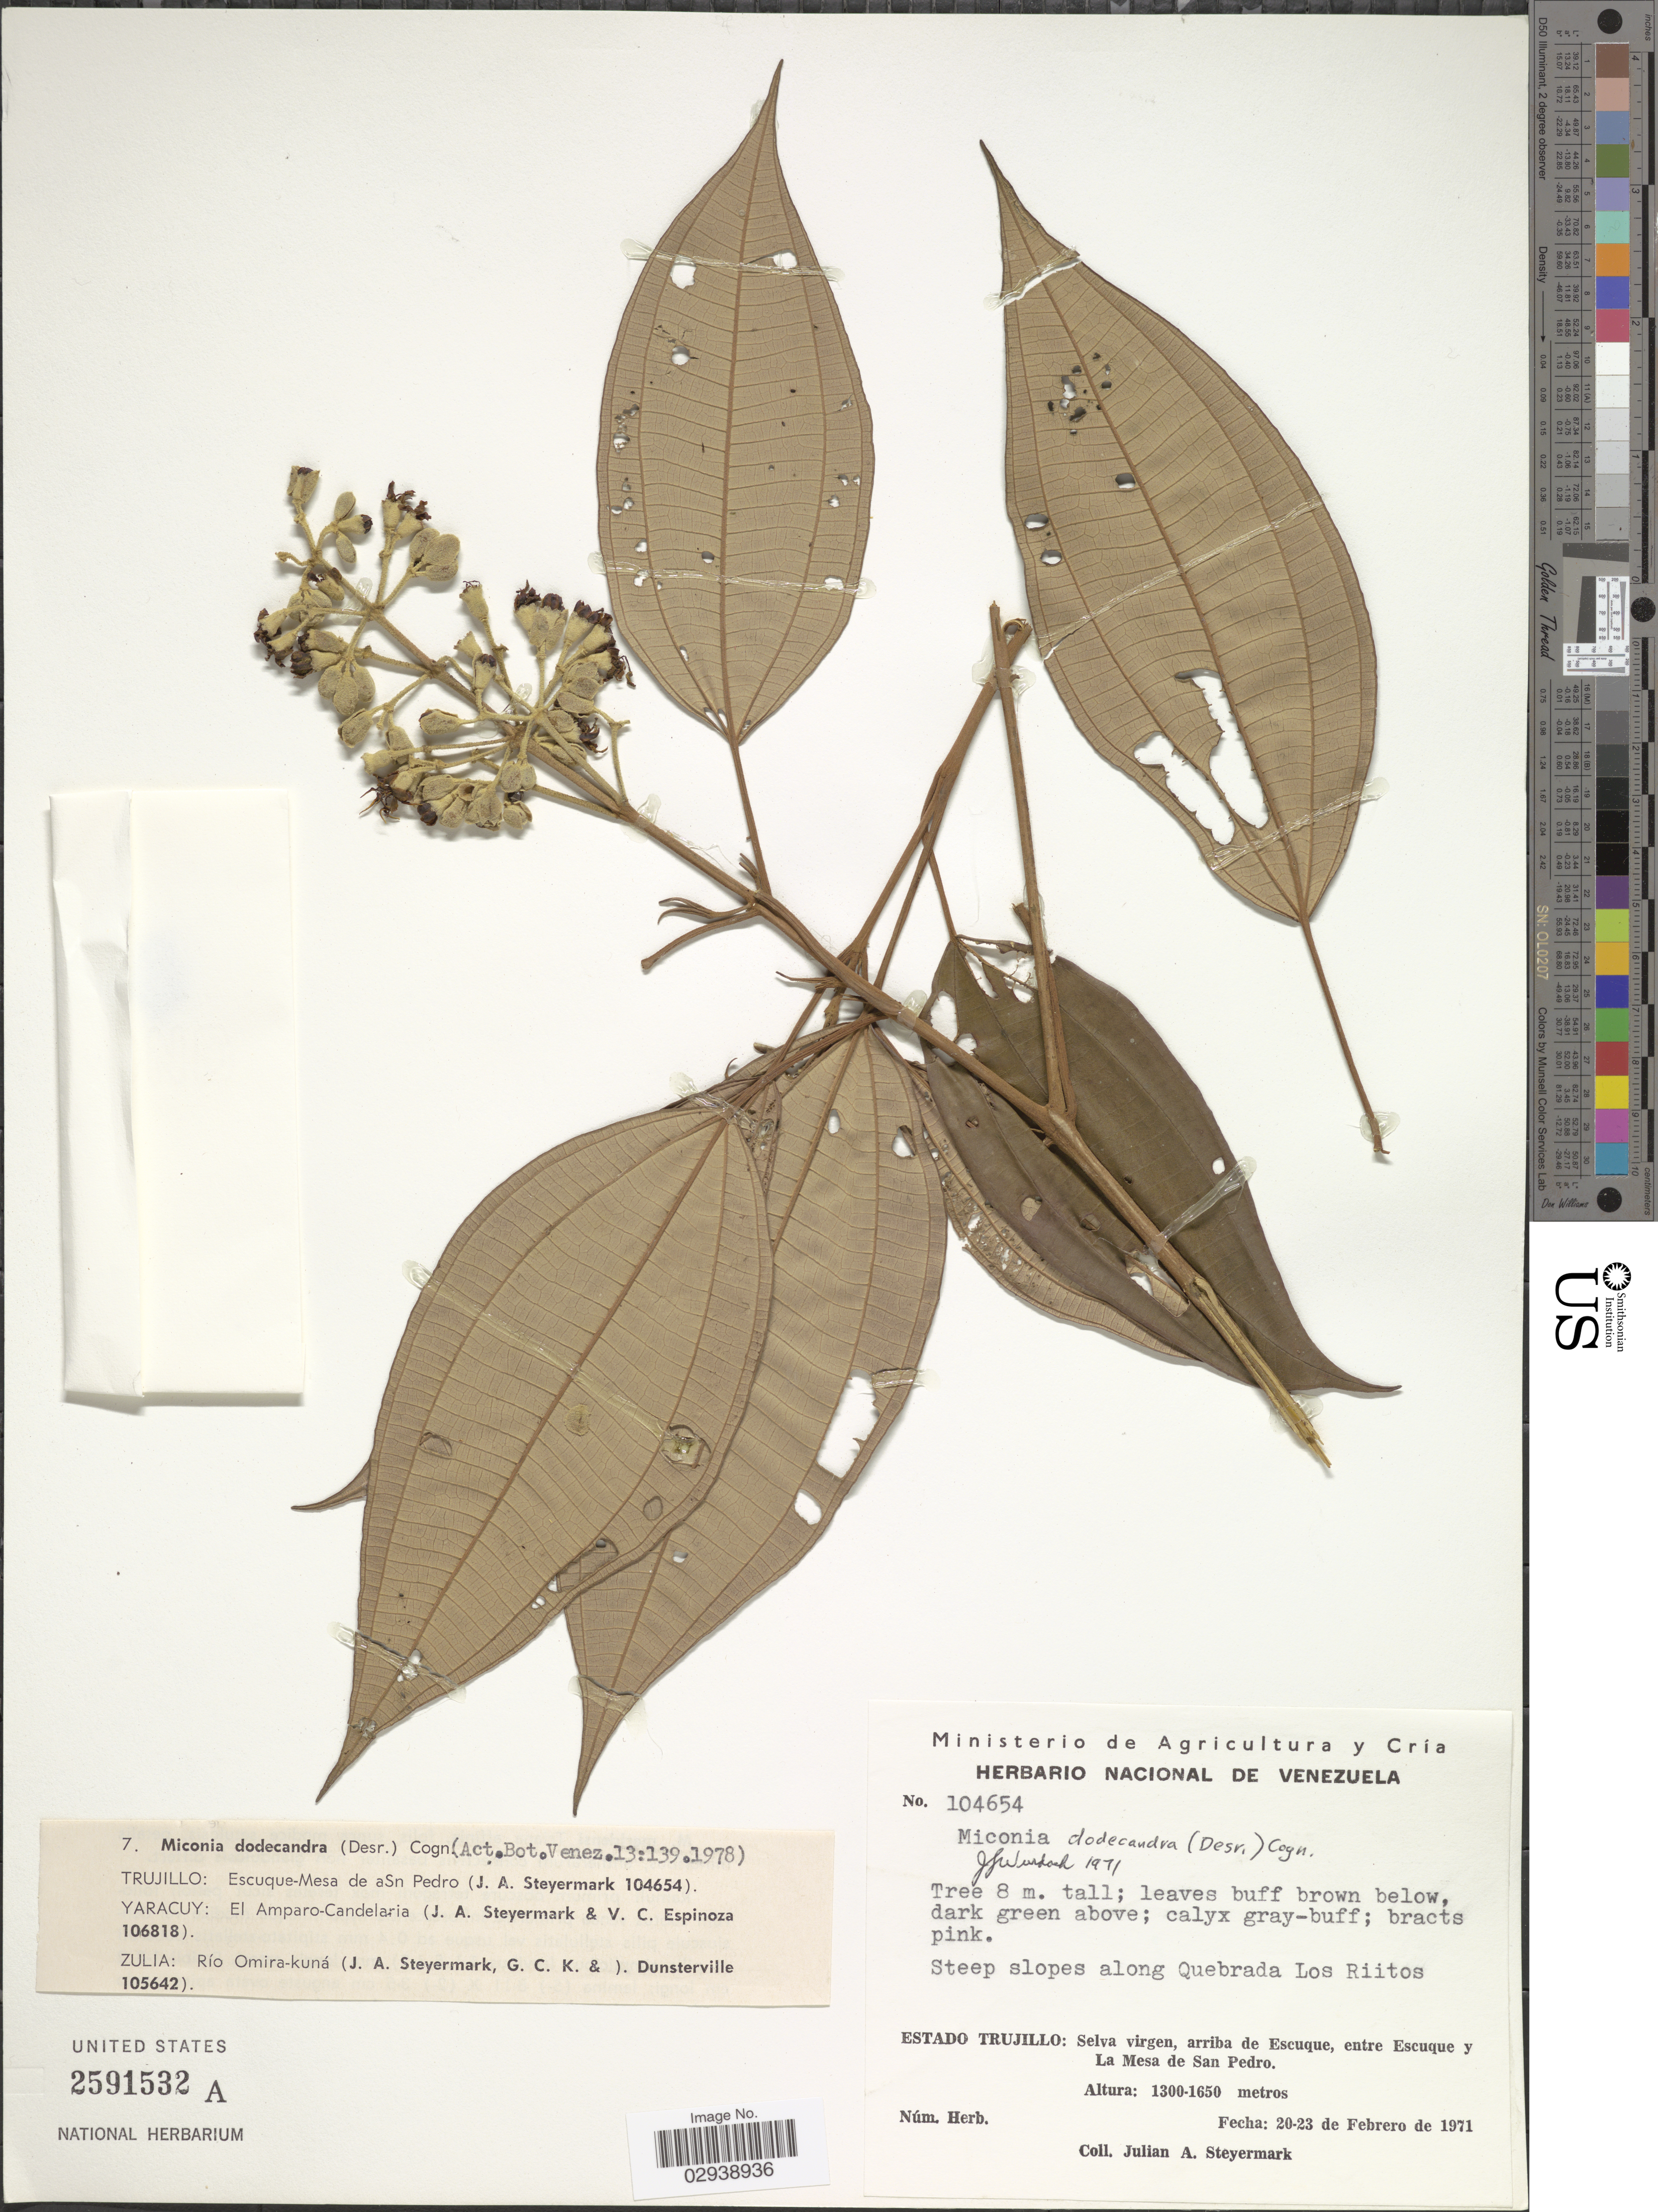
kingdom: Plantae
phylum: Tracheophyta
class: Magnoliopsida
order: Myrtales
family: Melastomataceae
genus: Miconia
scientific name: Miconia dodecandra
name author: Cogn.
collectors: J. Steyermark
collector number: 104654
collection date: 1971-02-20/1971-02-23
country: Venezuela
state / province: Trujillo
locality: Selva virgen, arriba de Escuque, entre Escuque y La Mesa de San Pedro, Steep slopes along Quebrada Los Riitos.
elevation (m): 1300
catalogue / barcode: US 2591532A